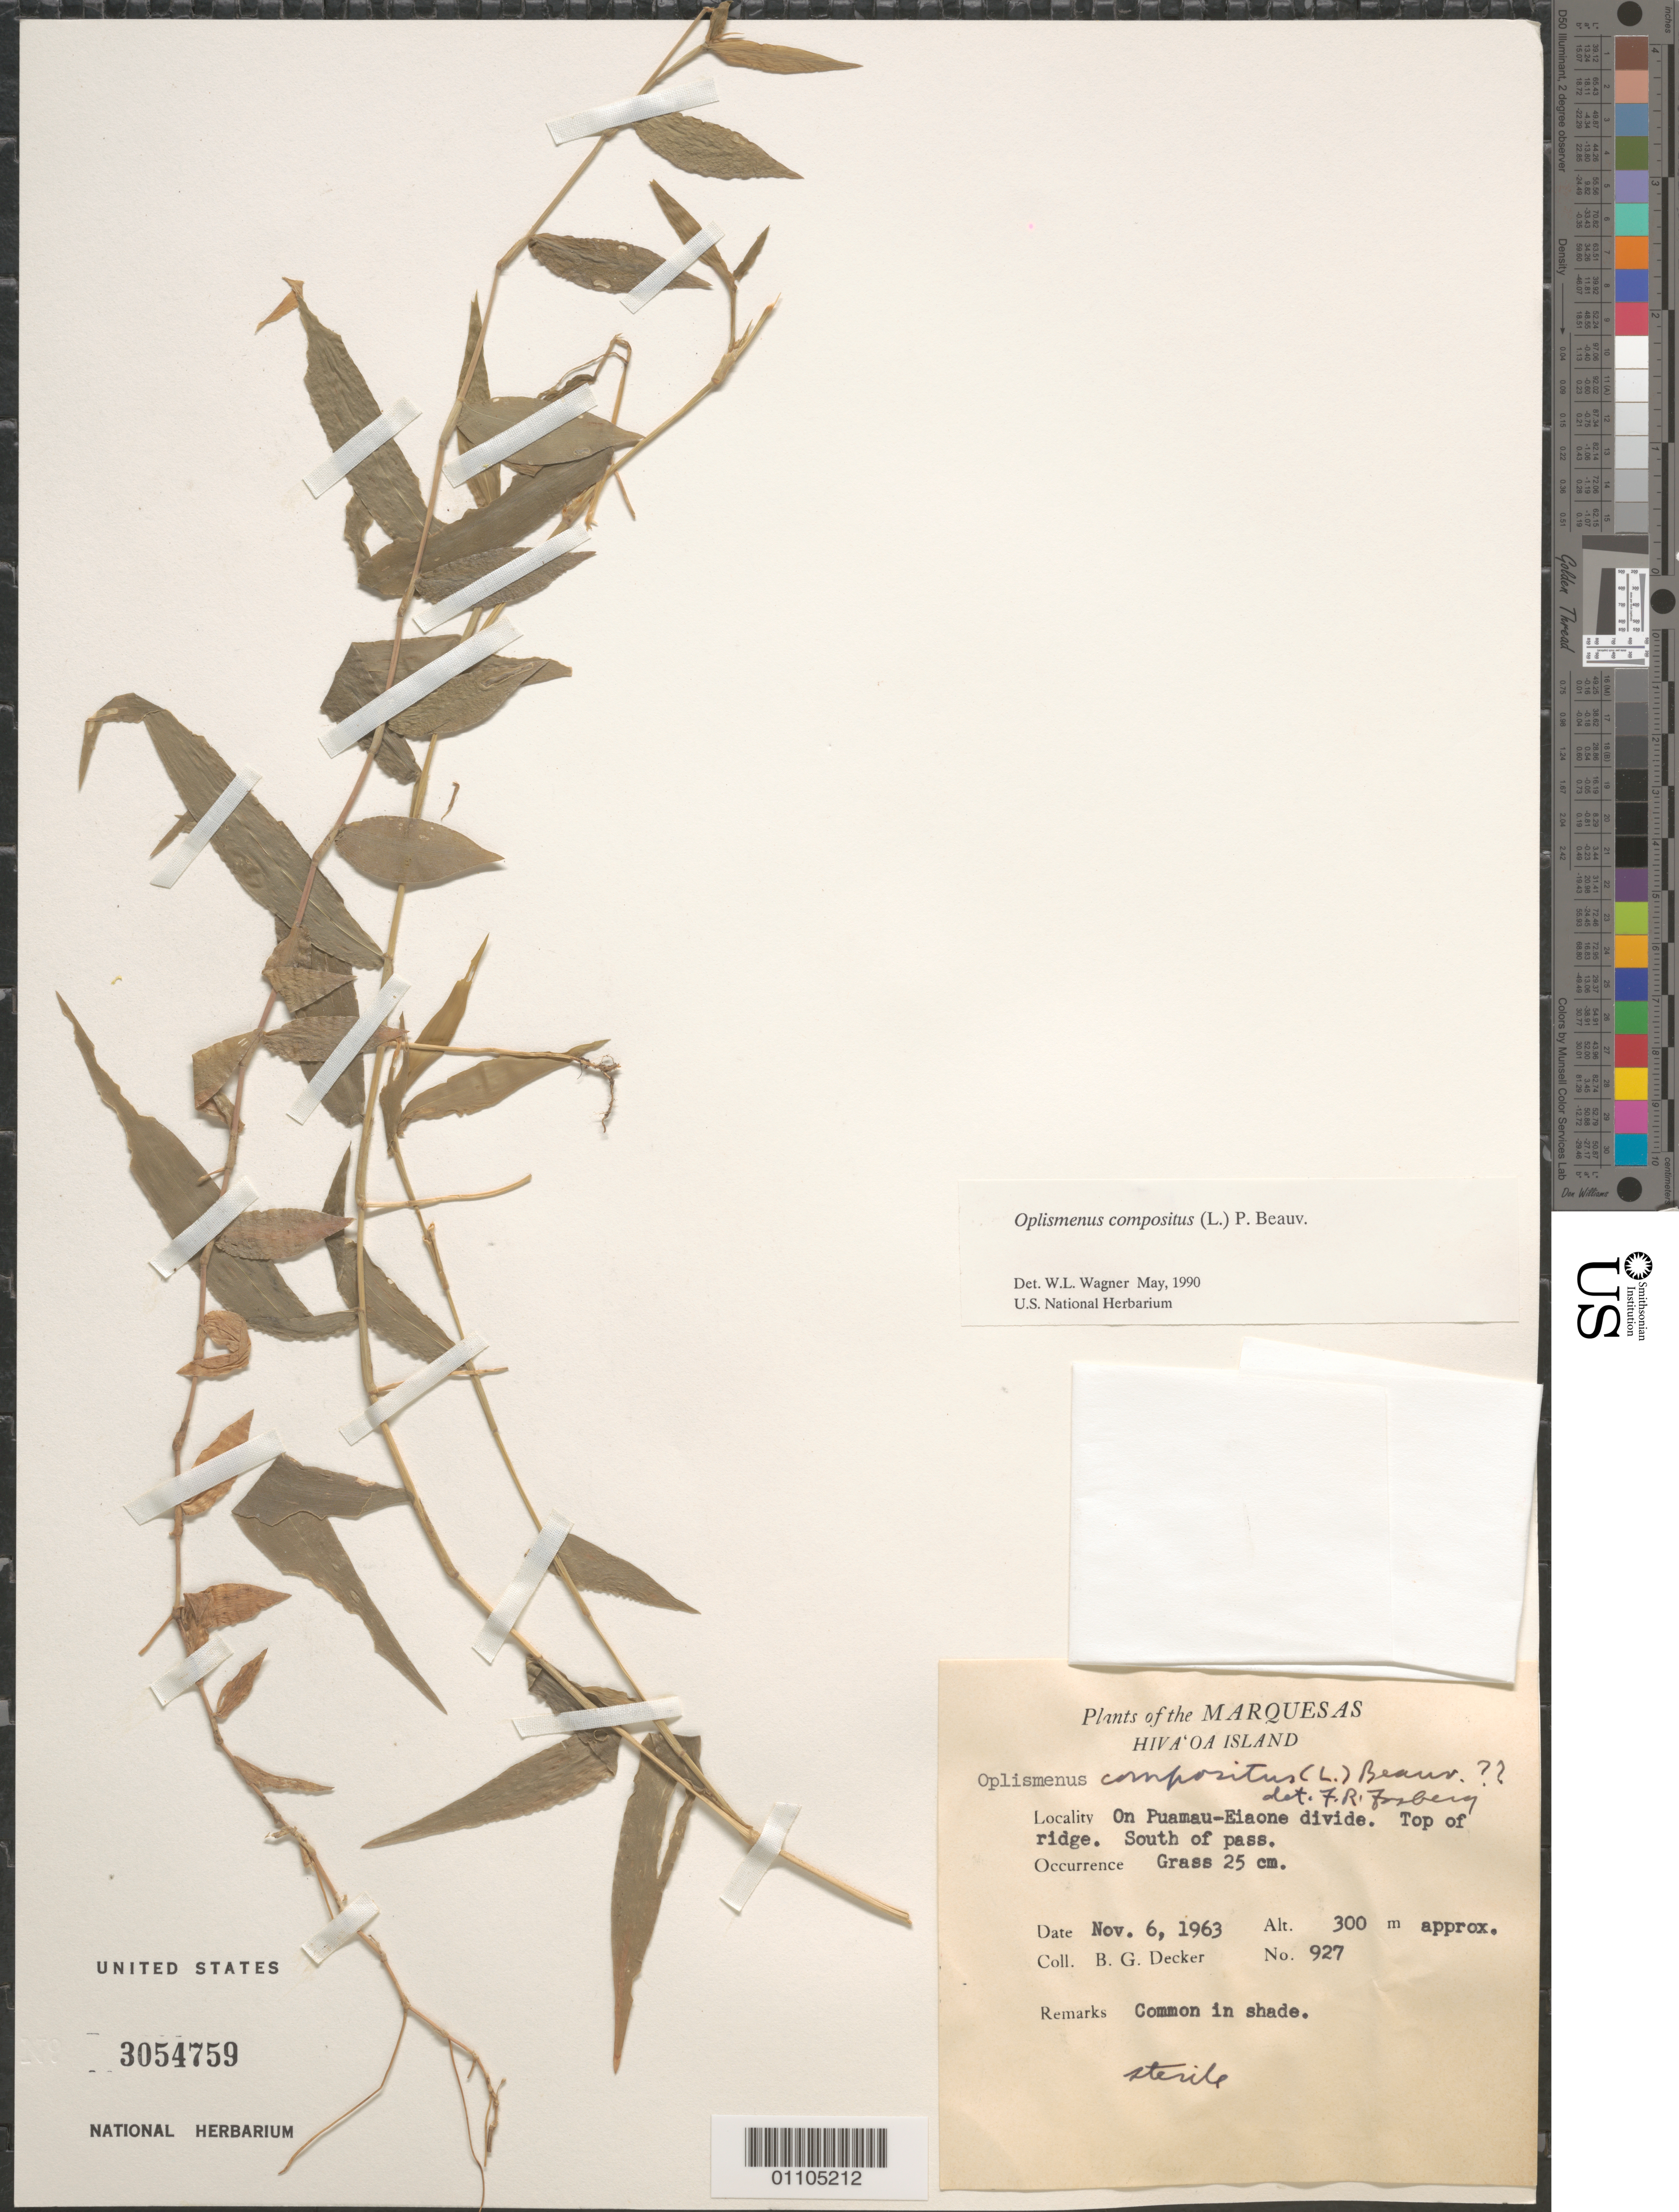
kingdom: Plantae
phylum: Tracheophyta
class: Liliopsida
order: Poales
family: Poaceae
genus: Oplismenus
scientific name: Oplismenus compositus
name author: (L.) P. Beauv.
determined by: Wagner, W. L., (BOT), Smithsonian Institution - National Museum of Natural History (UNITED STATES)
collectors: B. G. Decker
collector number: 927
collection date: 1963-11-06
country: French Polynesia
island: Hiva Oa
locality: on Puamau-Eiaone divide, top of ridge, S of pass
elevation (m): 300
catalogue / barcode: US 3054759